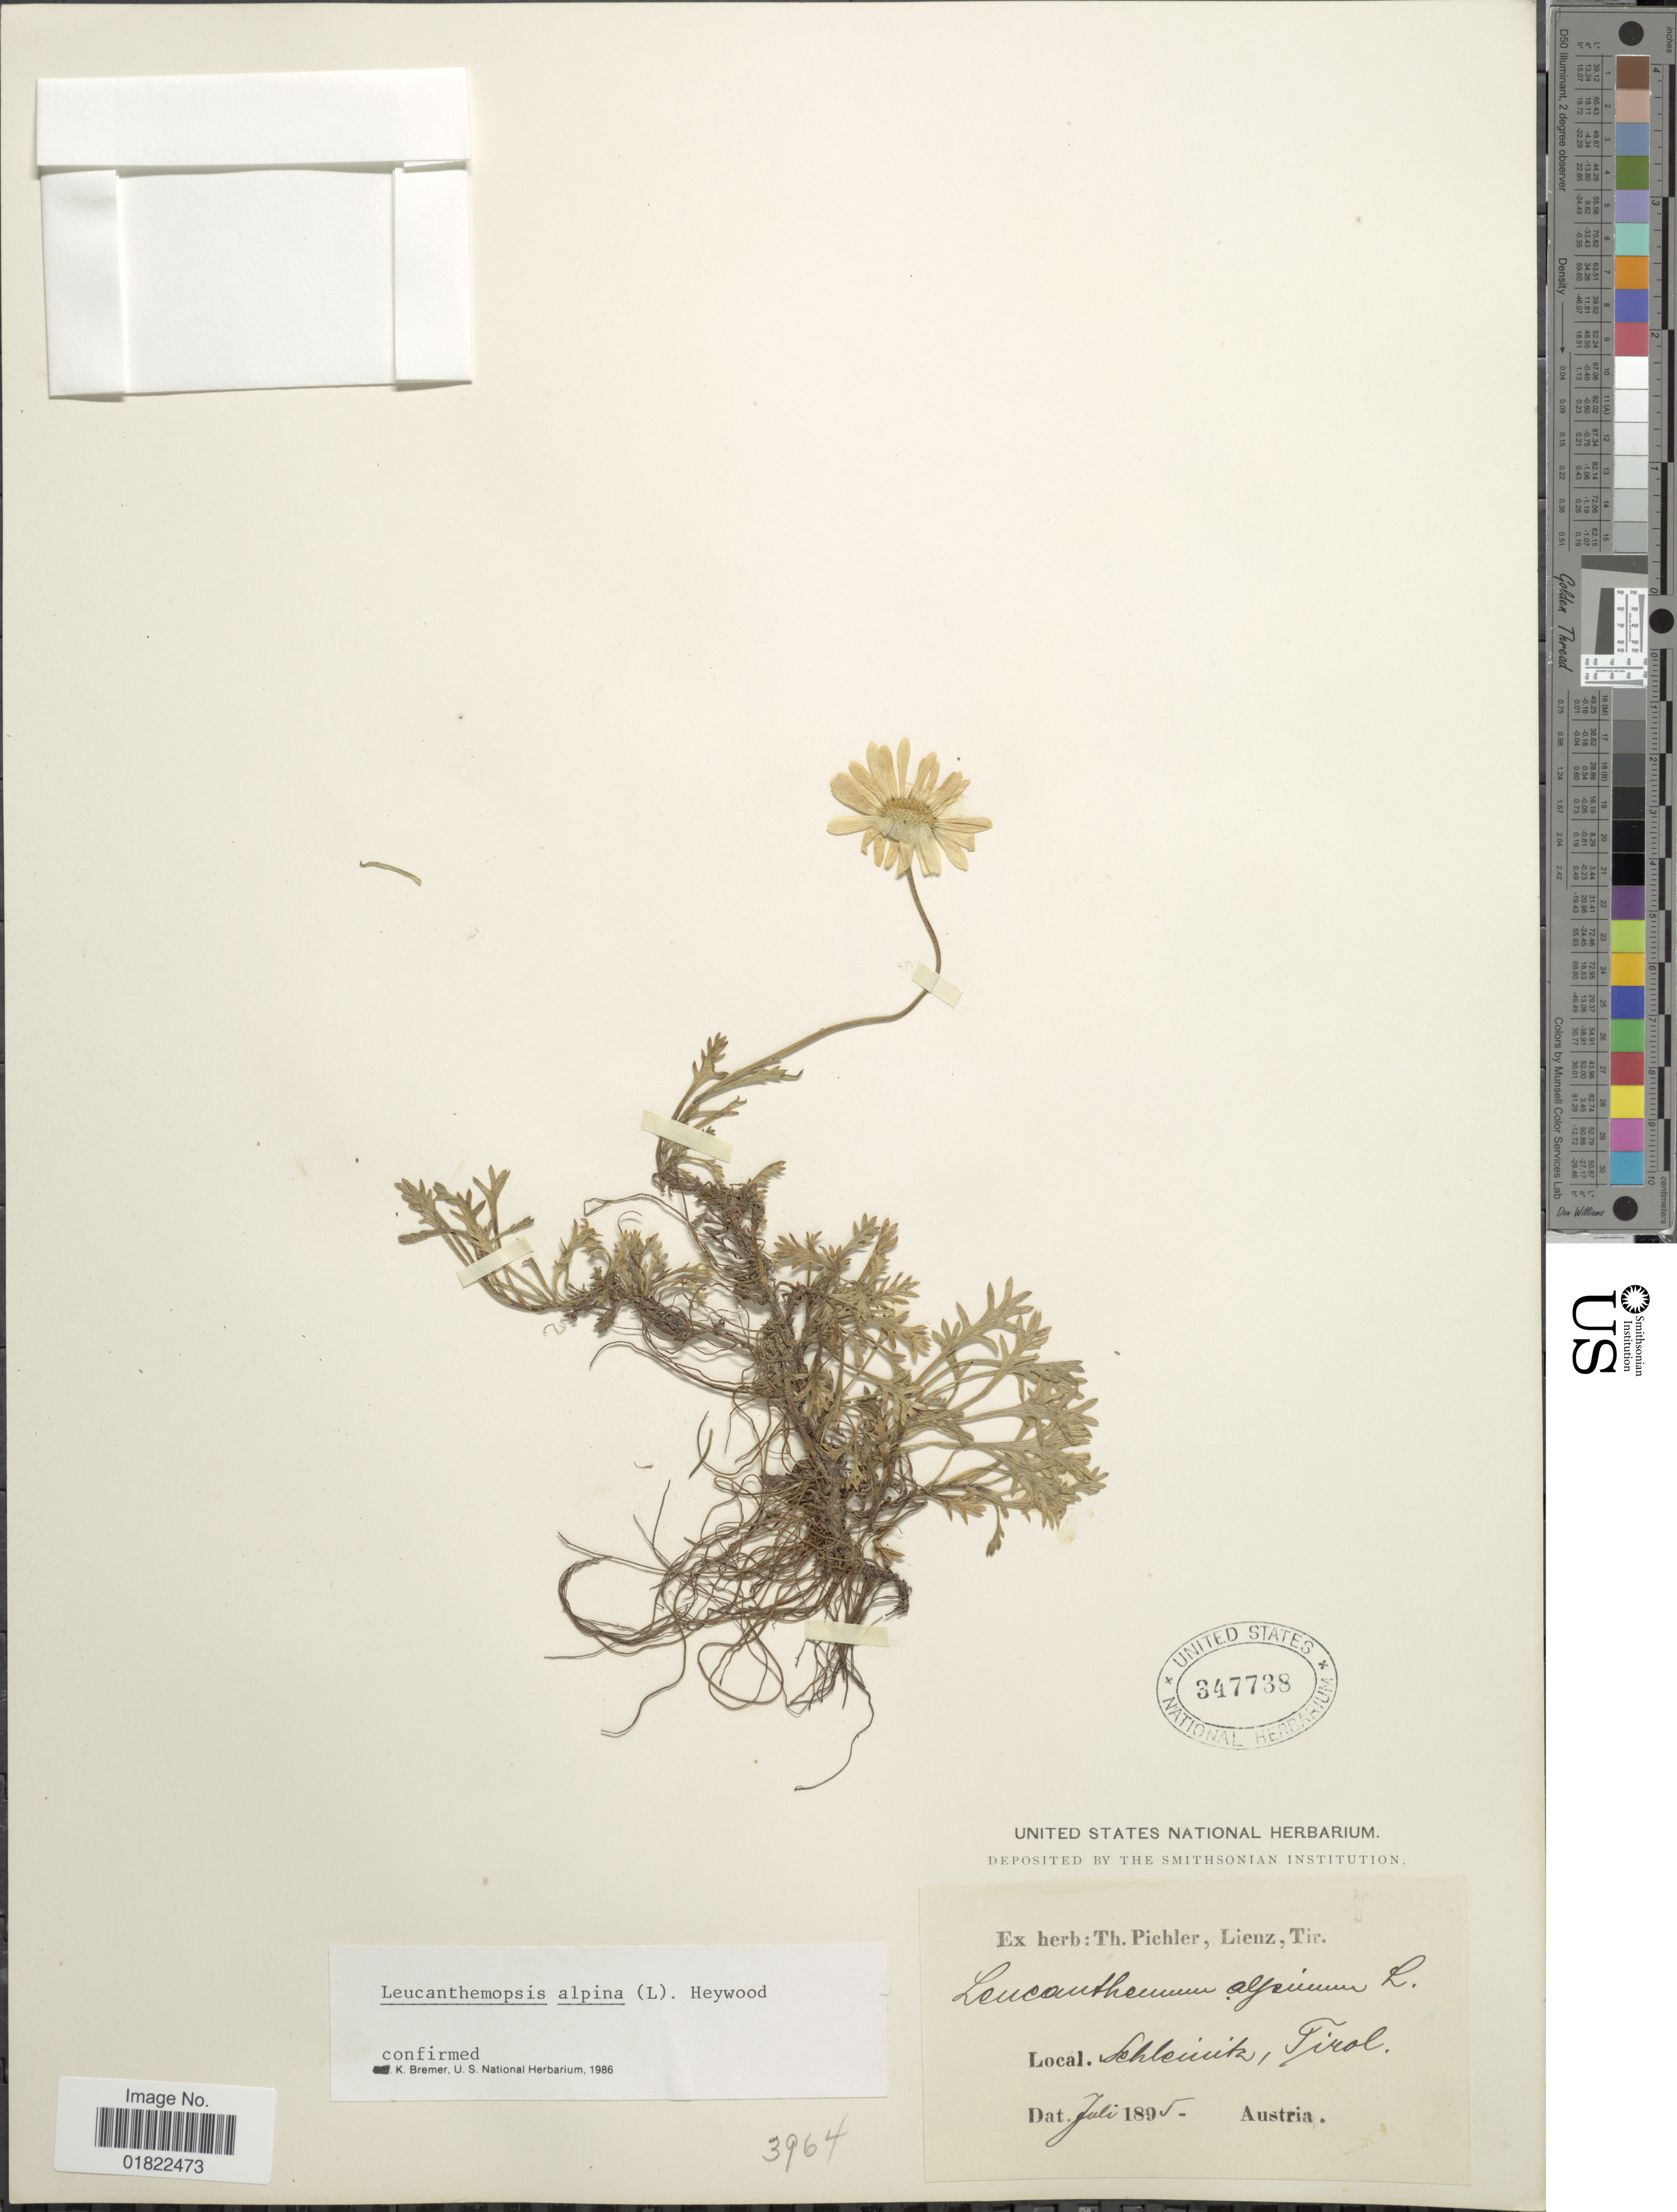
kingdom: Plantae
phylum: Tracheophyta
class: Magnoliopsida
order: Asterales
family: Asteraceae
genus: Leucanthemopsis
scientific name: Leucanthemopsis alpina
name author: (L.) Heywood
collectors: ex herb. T. Pichler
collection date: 1895-07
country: Austria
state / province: Tirol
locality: Schleinutz [interpreted]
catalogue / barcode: US 347738